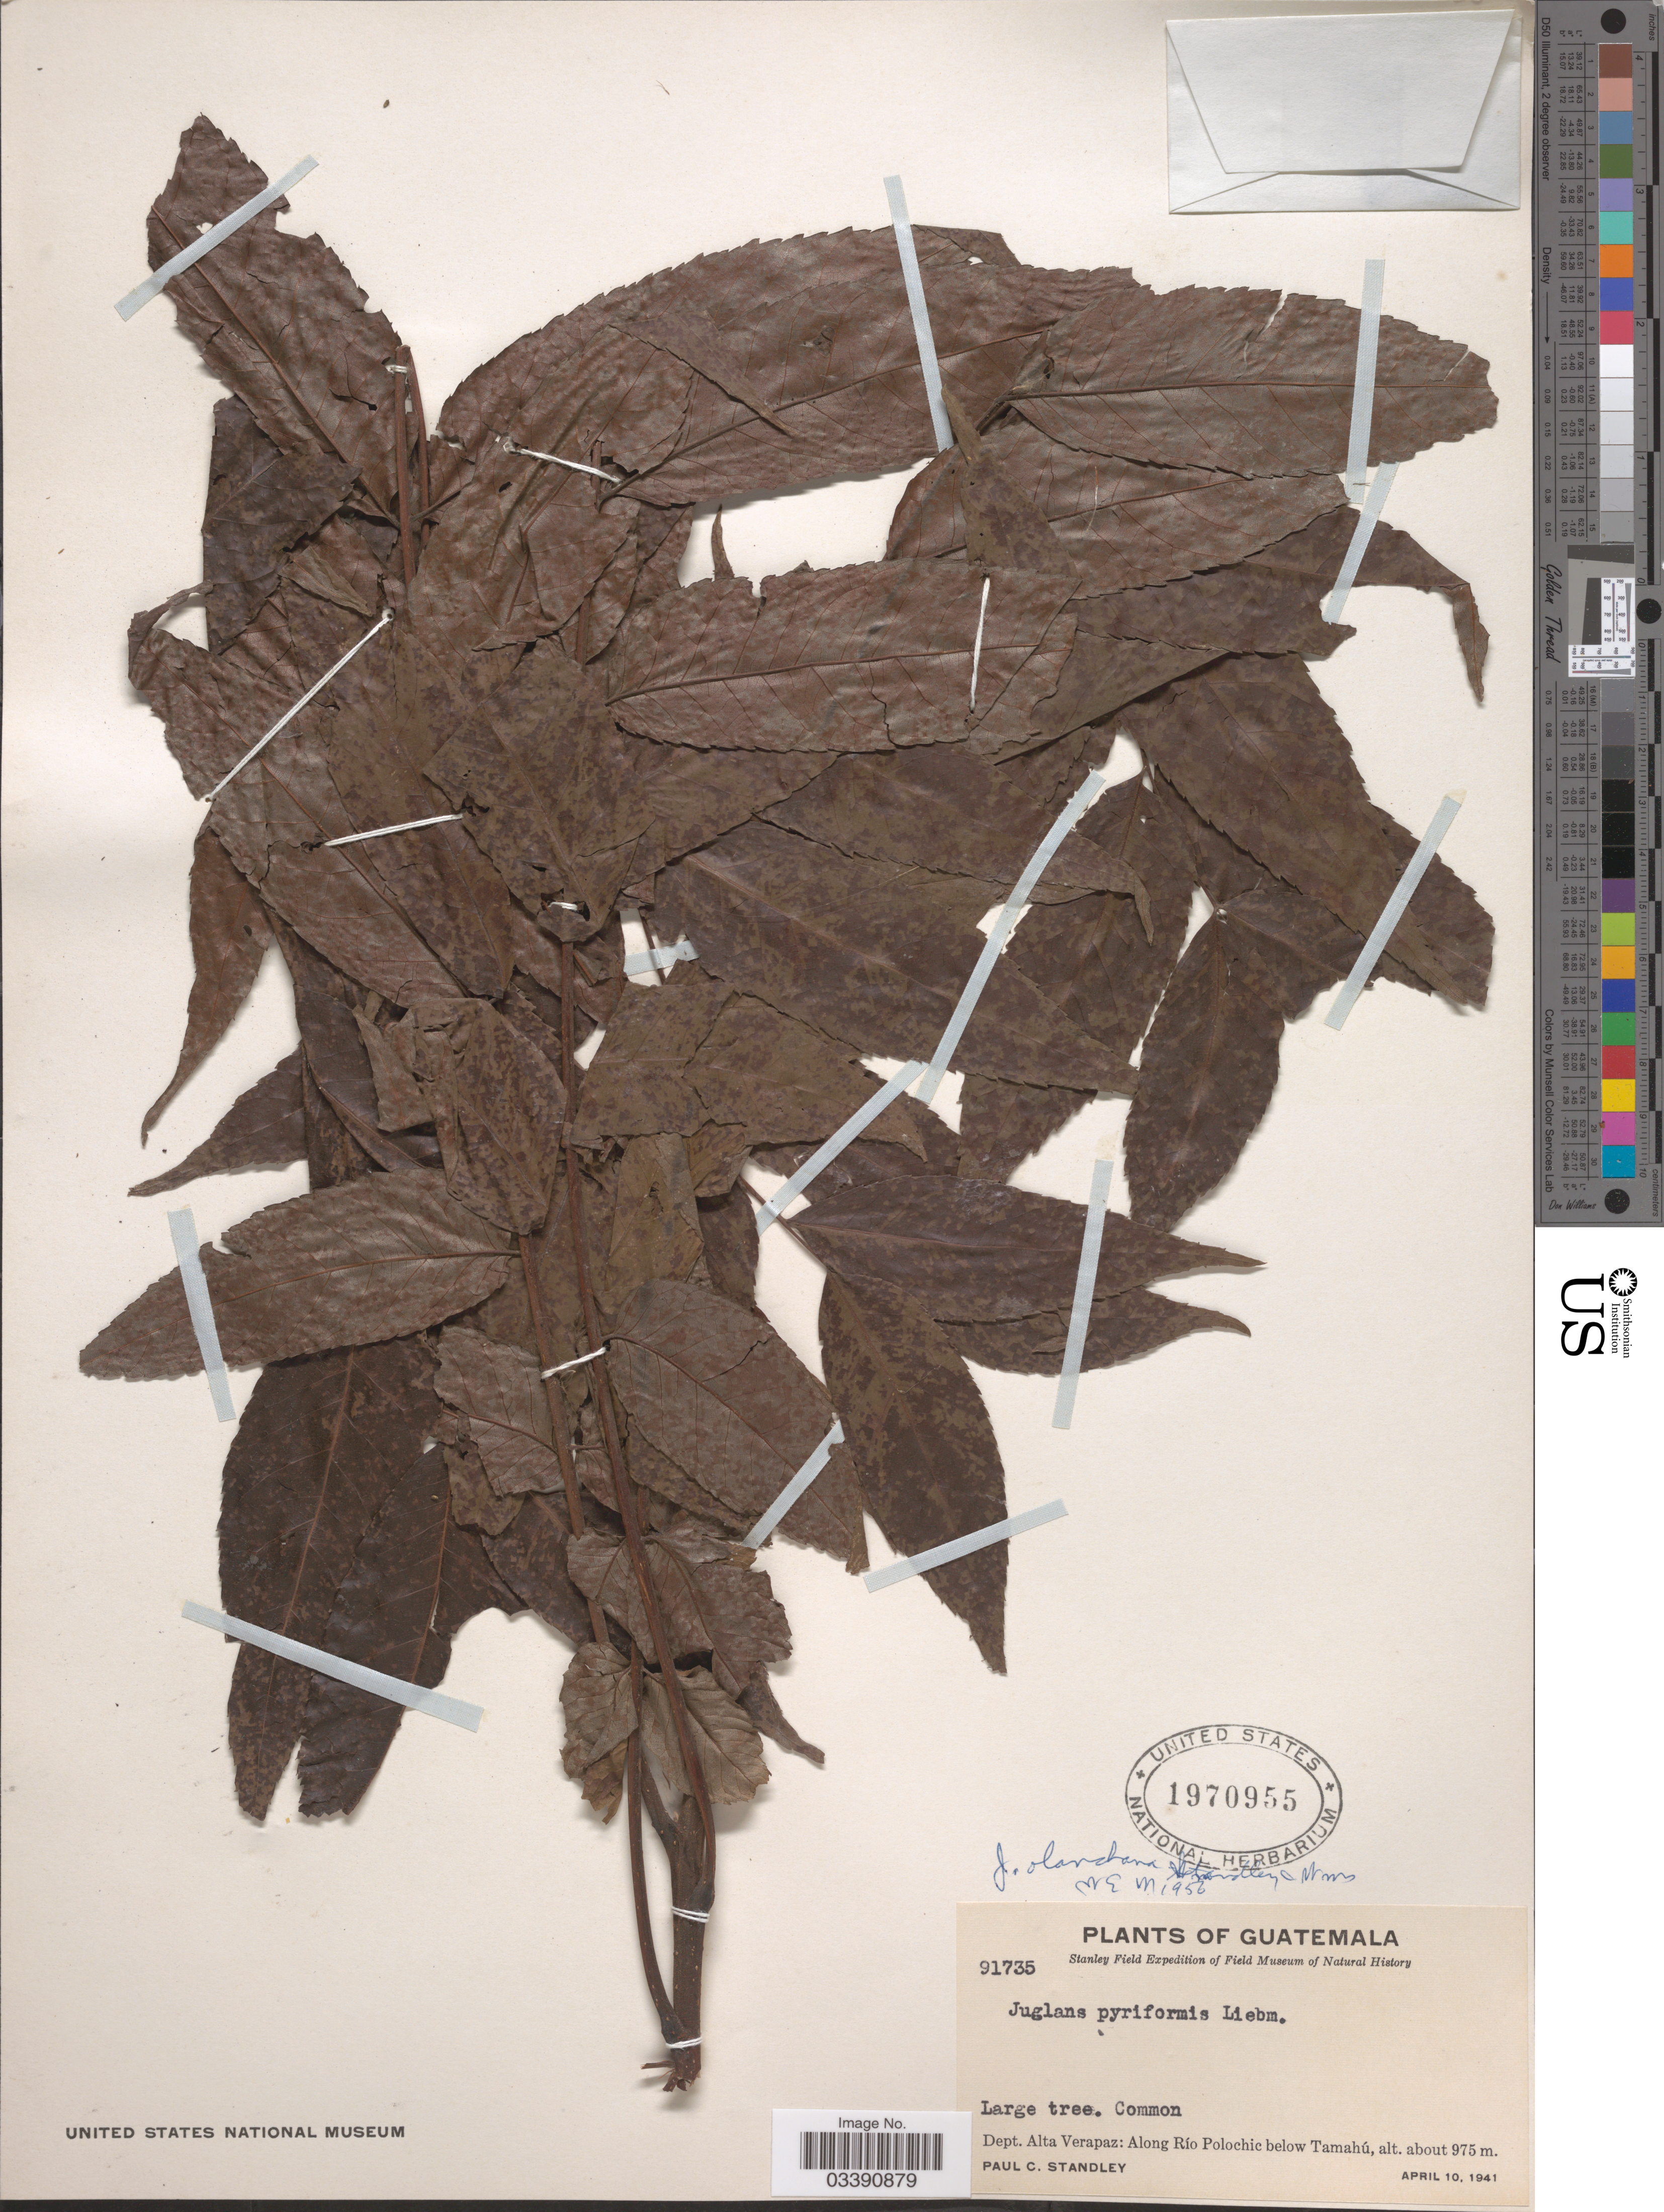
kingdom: Plantae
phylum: Tracheophyta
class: Magnoliopsida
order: Fagales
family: Juglandaceae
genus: Juglans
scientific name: Juglans olanchana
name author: Standl. & L.O. Williams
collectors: P. C. Standley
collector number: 91735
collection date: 1941-04-10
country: Guatemala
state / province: Alta Verapaz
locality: Dept. Alta Verapaz: Along Río Polochic below Tamahú.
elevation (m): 975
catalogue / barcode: US 1970955